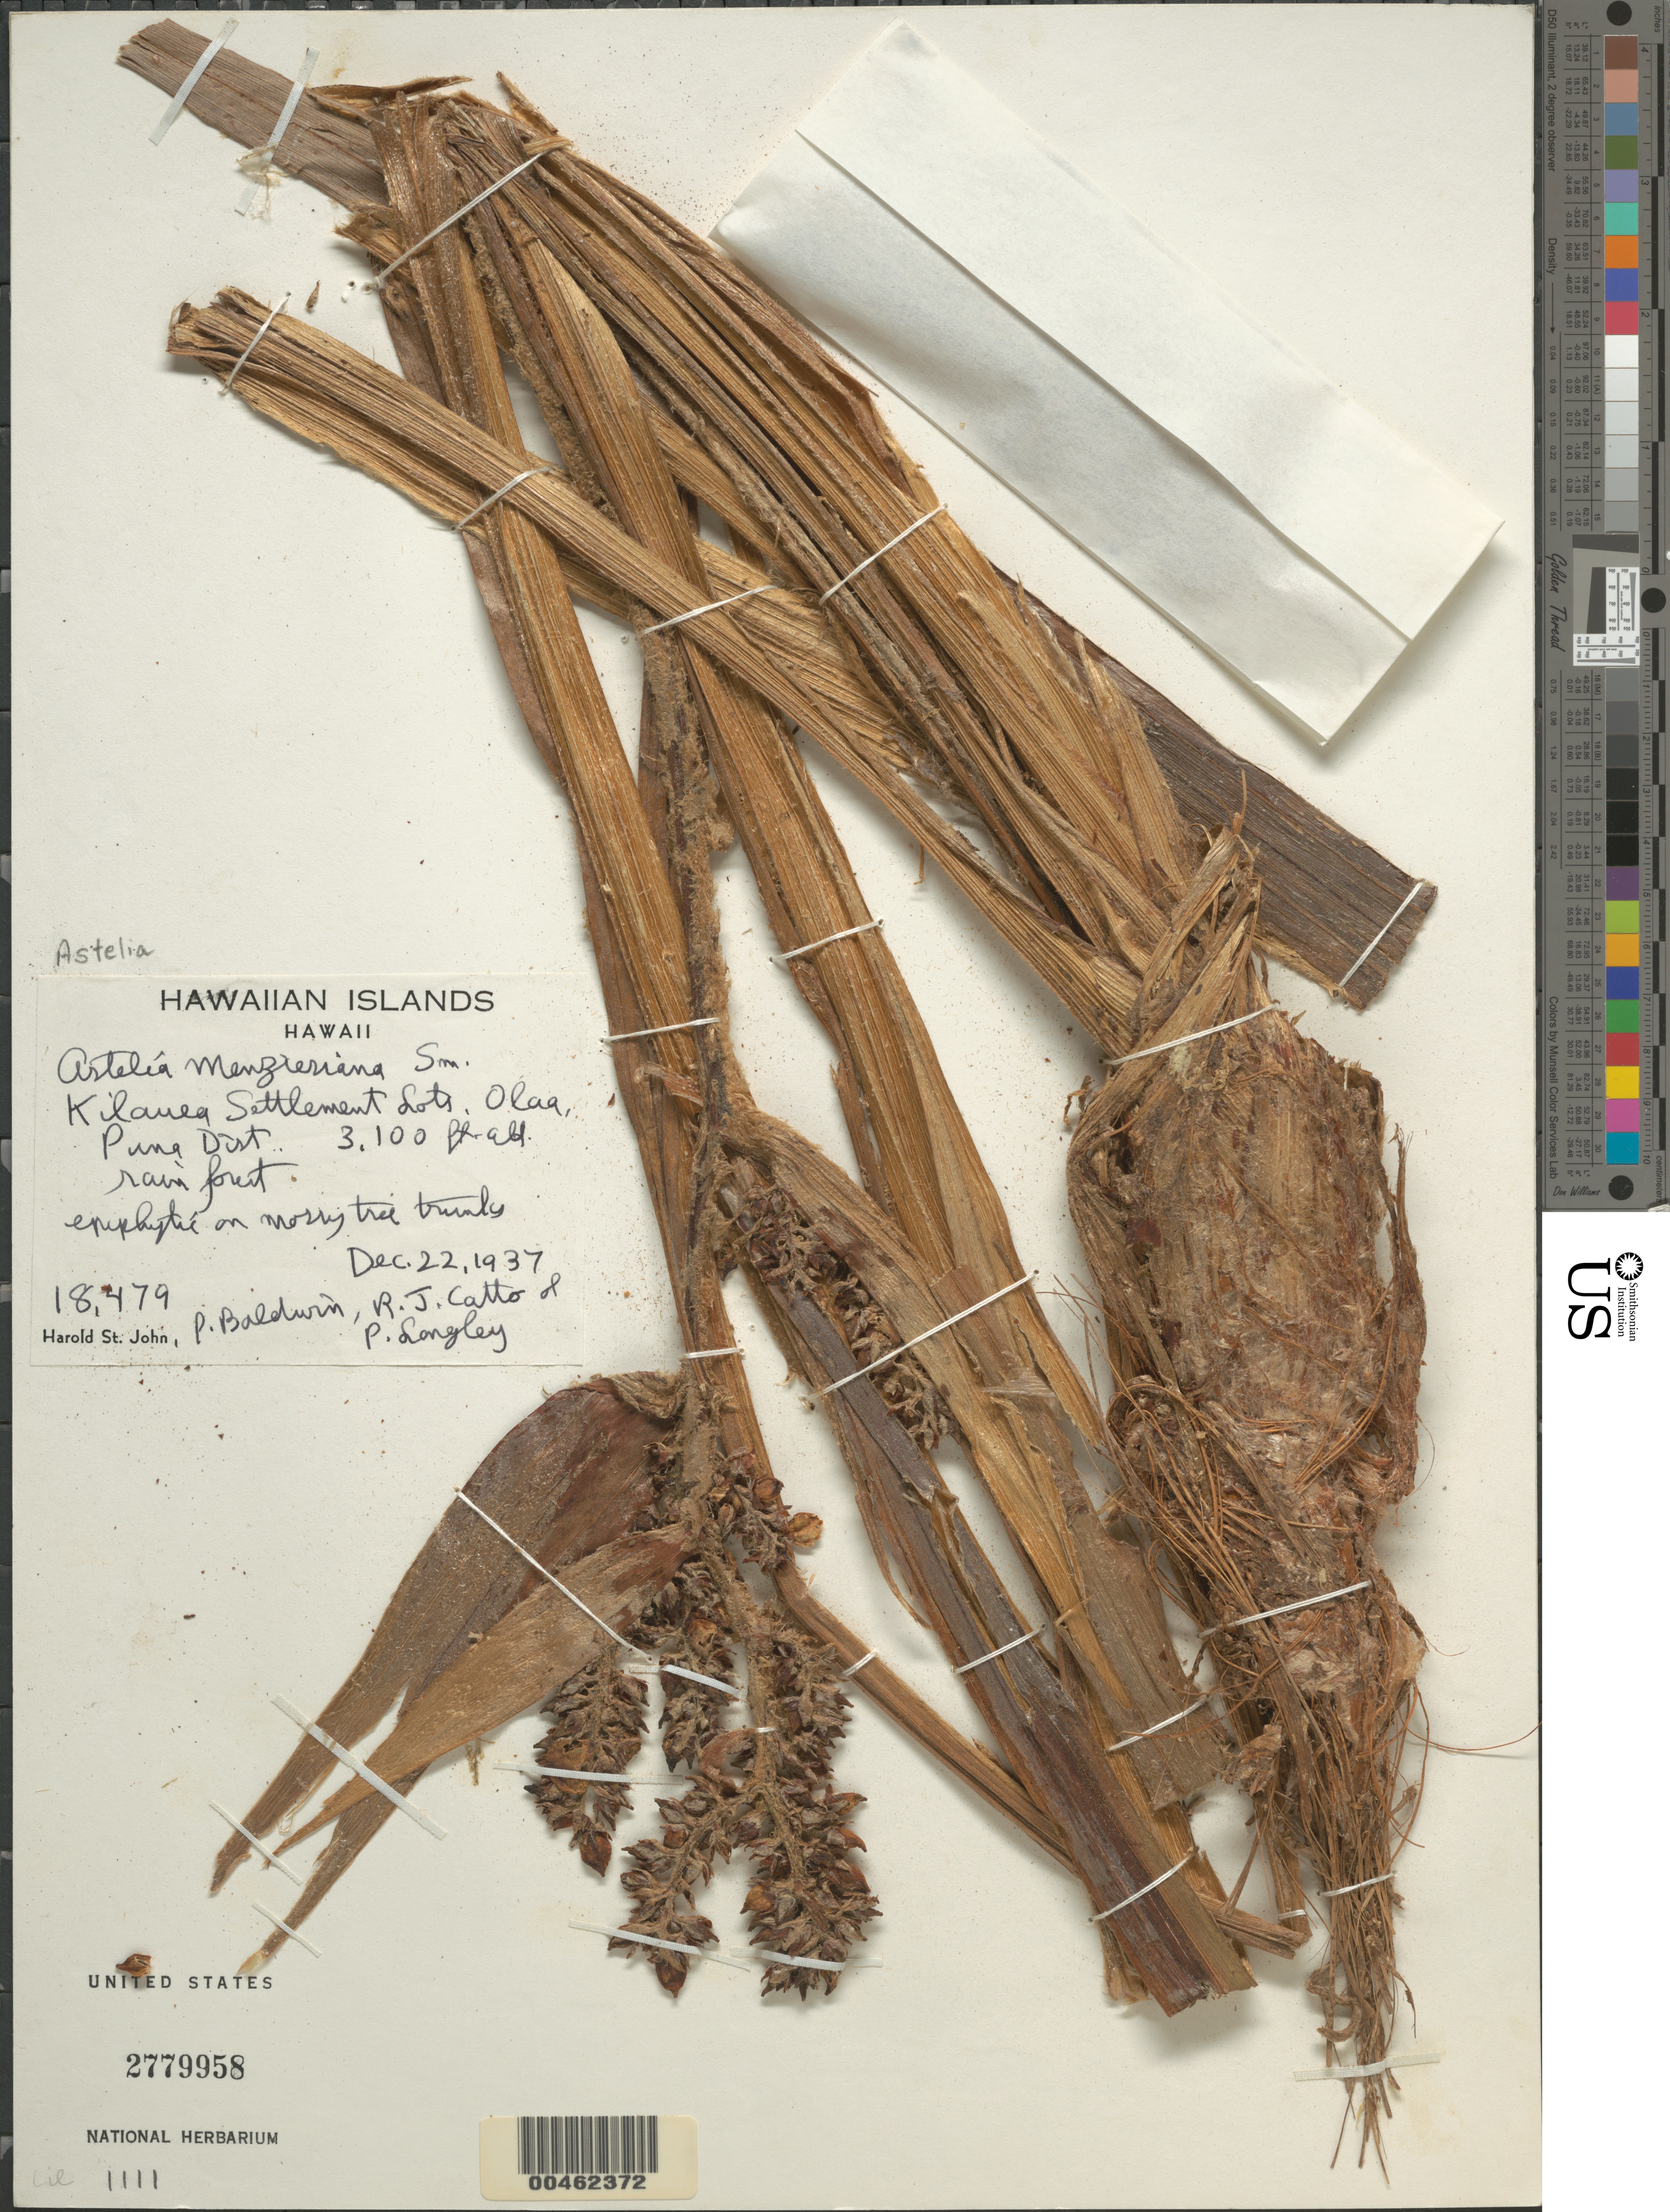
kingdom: Plantae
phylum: Tracheophyta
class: Liliopsida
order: Asparagales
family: Asteliaceae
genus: Astelia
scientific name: Astelia menziesiana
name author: Sm.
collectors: H. St. John, P. Baldwin, R. Catto & P. Longley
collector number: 18479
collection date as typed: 22 Dec 1937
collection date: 1937-12-22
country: United States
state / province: Hawaii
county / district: Hawaii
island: Hawaii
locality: Kilauea Settlement Lots, Olaa, Puna District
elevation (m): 945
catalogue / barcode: US 2779958